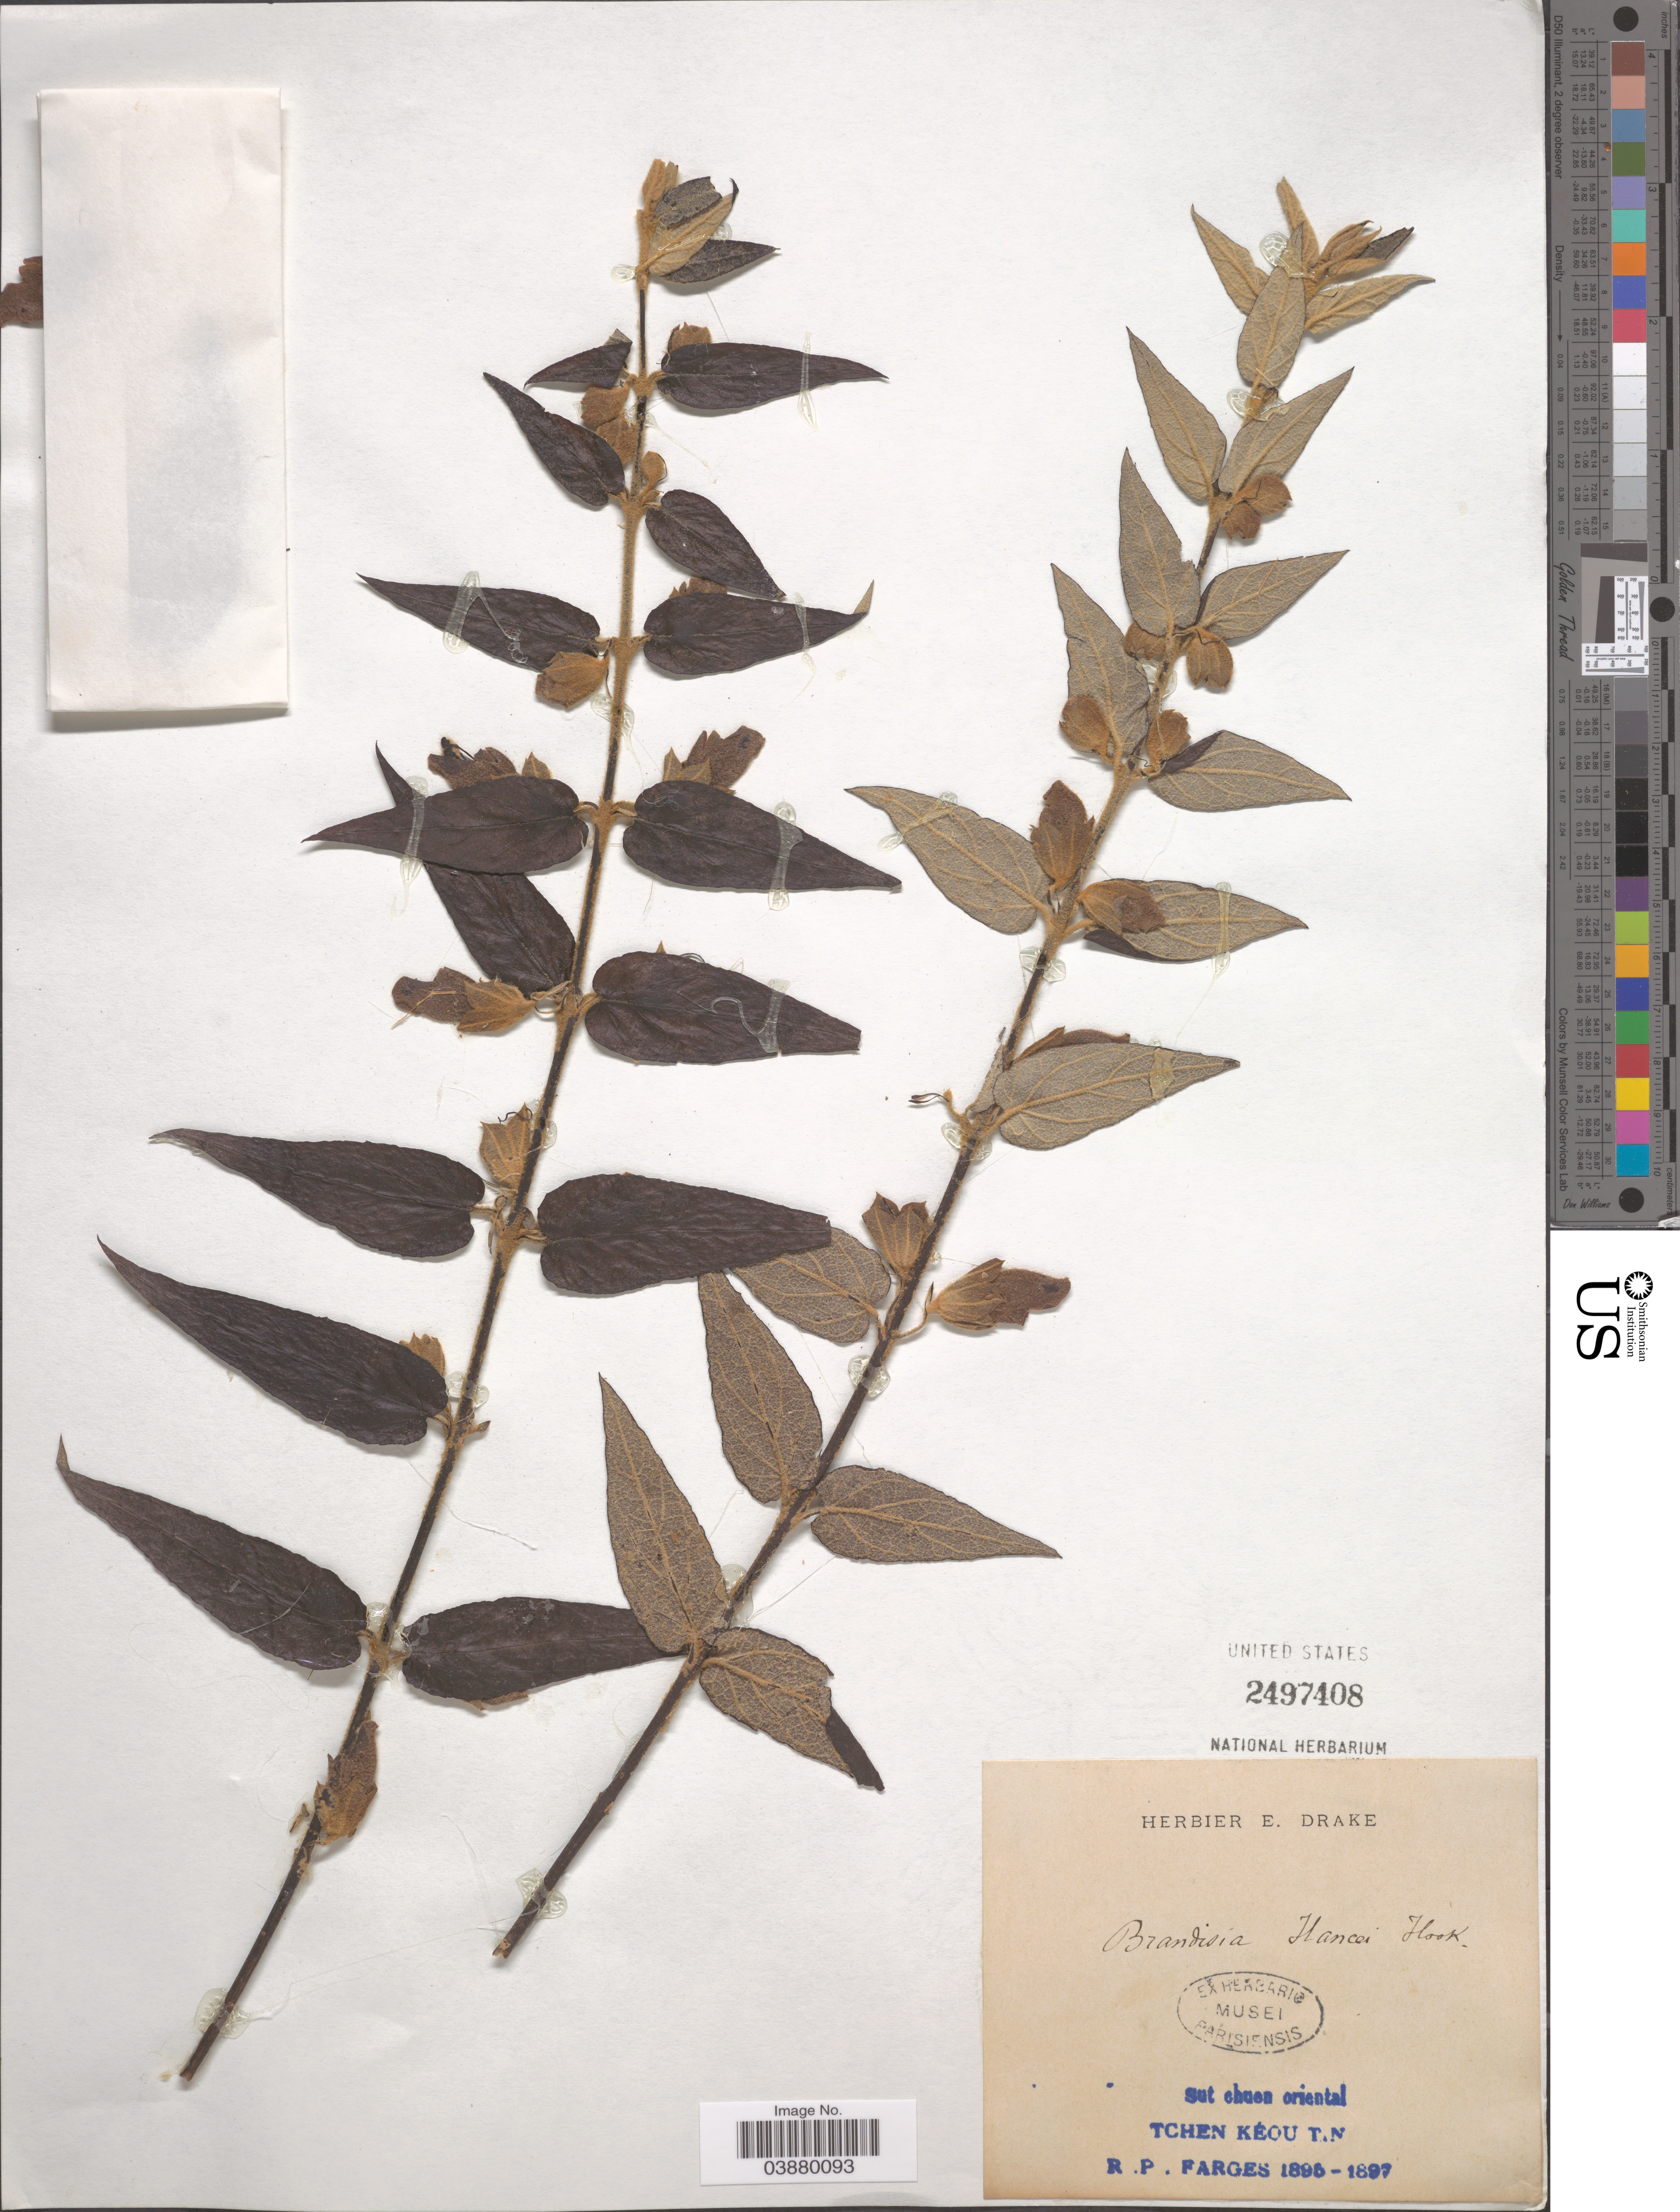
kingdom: Plantae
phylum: Tracheophyta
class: Magnoliopsida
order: Lamiales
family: Orobanchaceae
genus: Brandisia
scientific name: Brandisia hancei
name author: Hook. f.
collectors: R. Farges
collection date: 1895/1897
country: China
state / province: Sichuan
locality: Sut chuen oriental. Tchen Kéou T.N.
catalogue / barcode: US 2497408